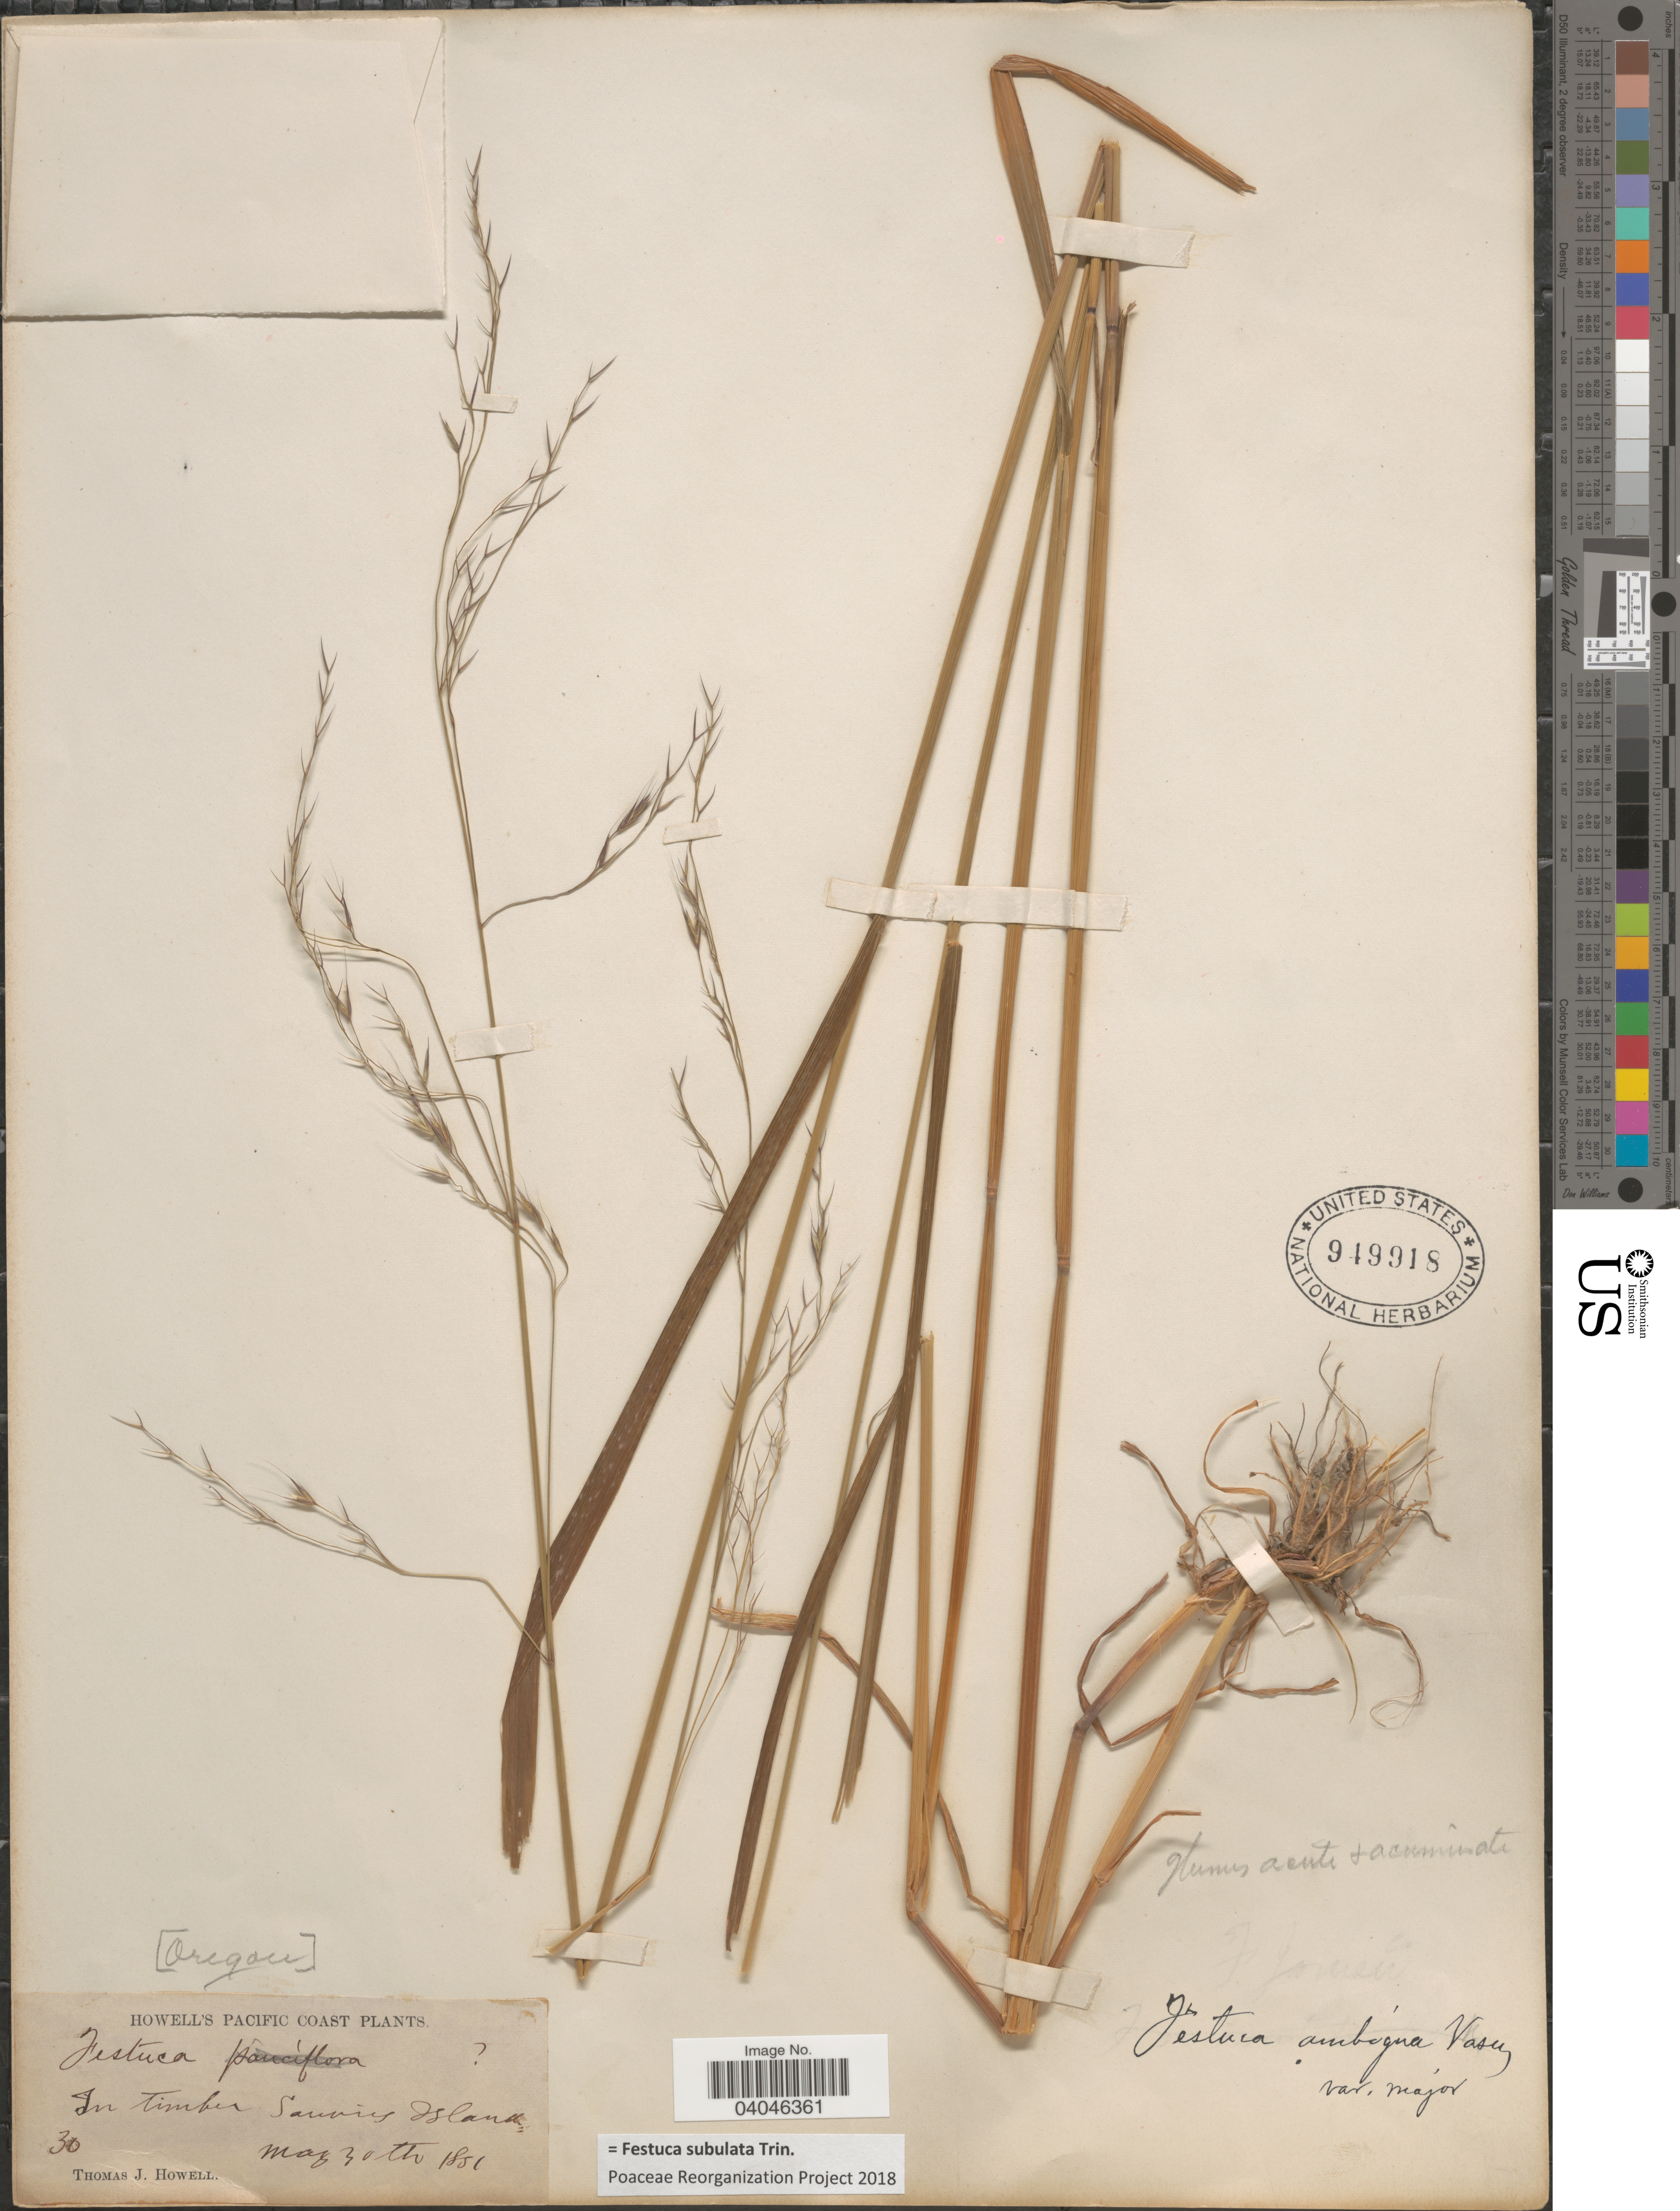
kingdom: Plantae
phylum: Tracheophyta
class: Liliopsida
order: Poales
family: Poaceae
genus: Festuca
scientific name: Festuca subulata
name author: Trin.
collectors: T. J. Howell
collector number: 30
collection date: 1851-03-30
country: United States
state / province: Oregon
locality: Pacific Coast. In timber Sauvies Island.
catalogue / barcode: US 949918